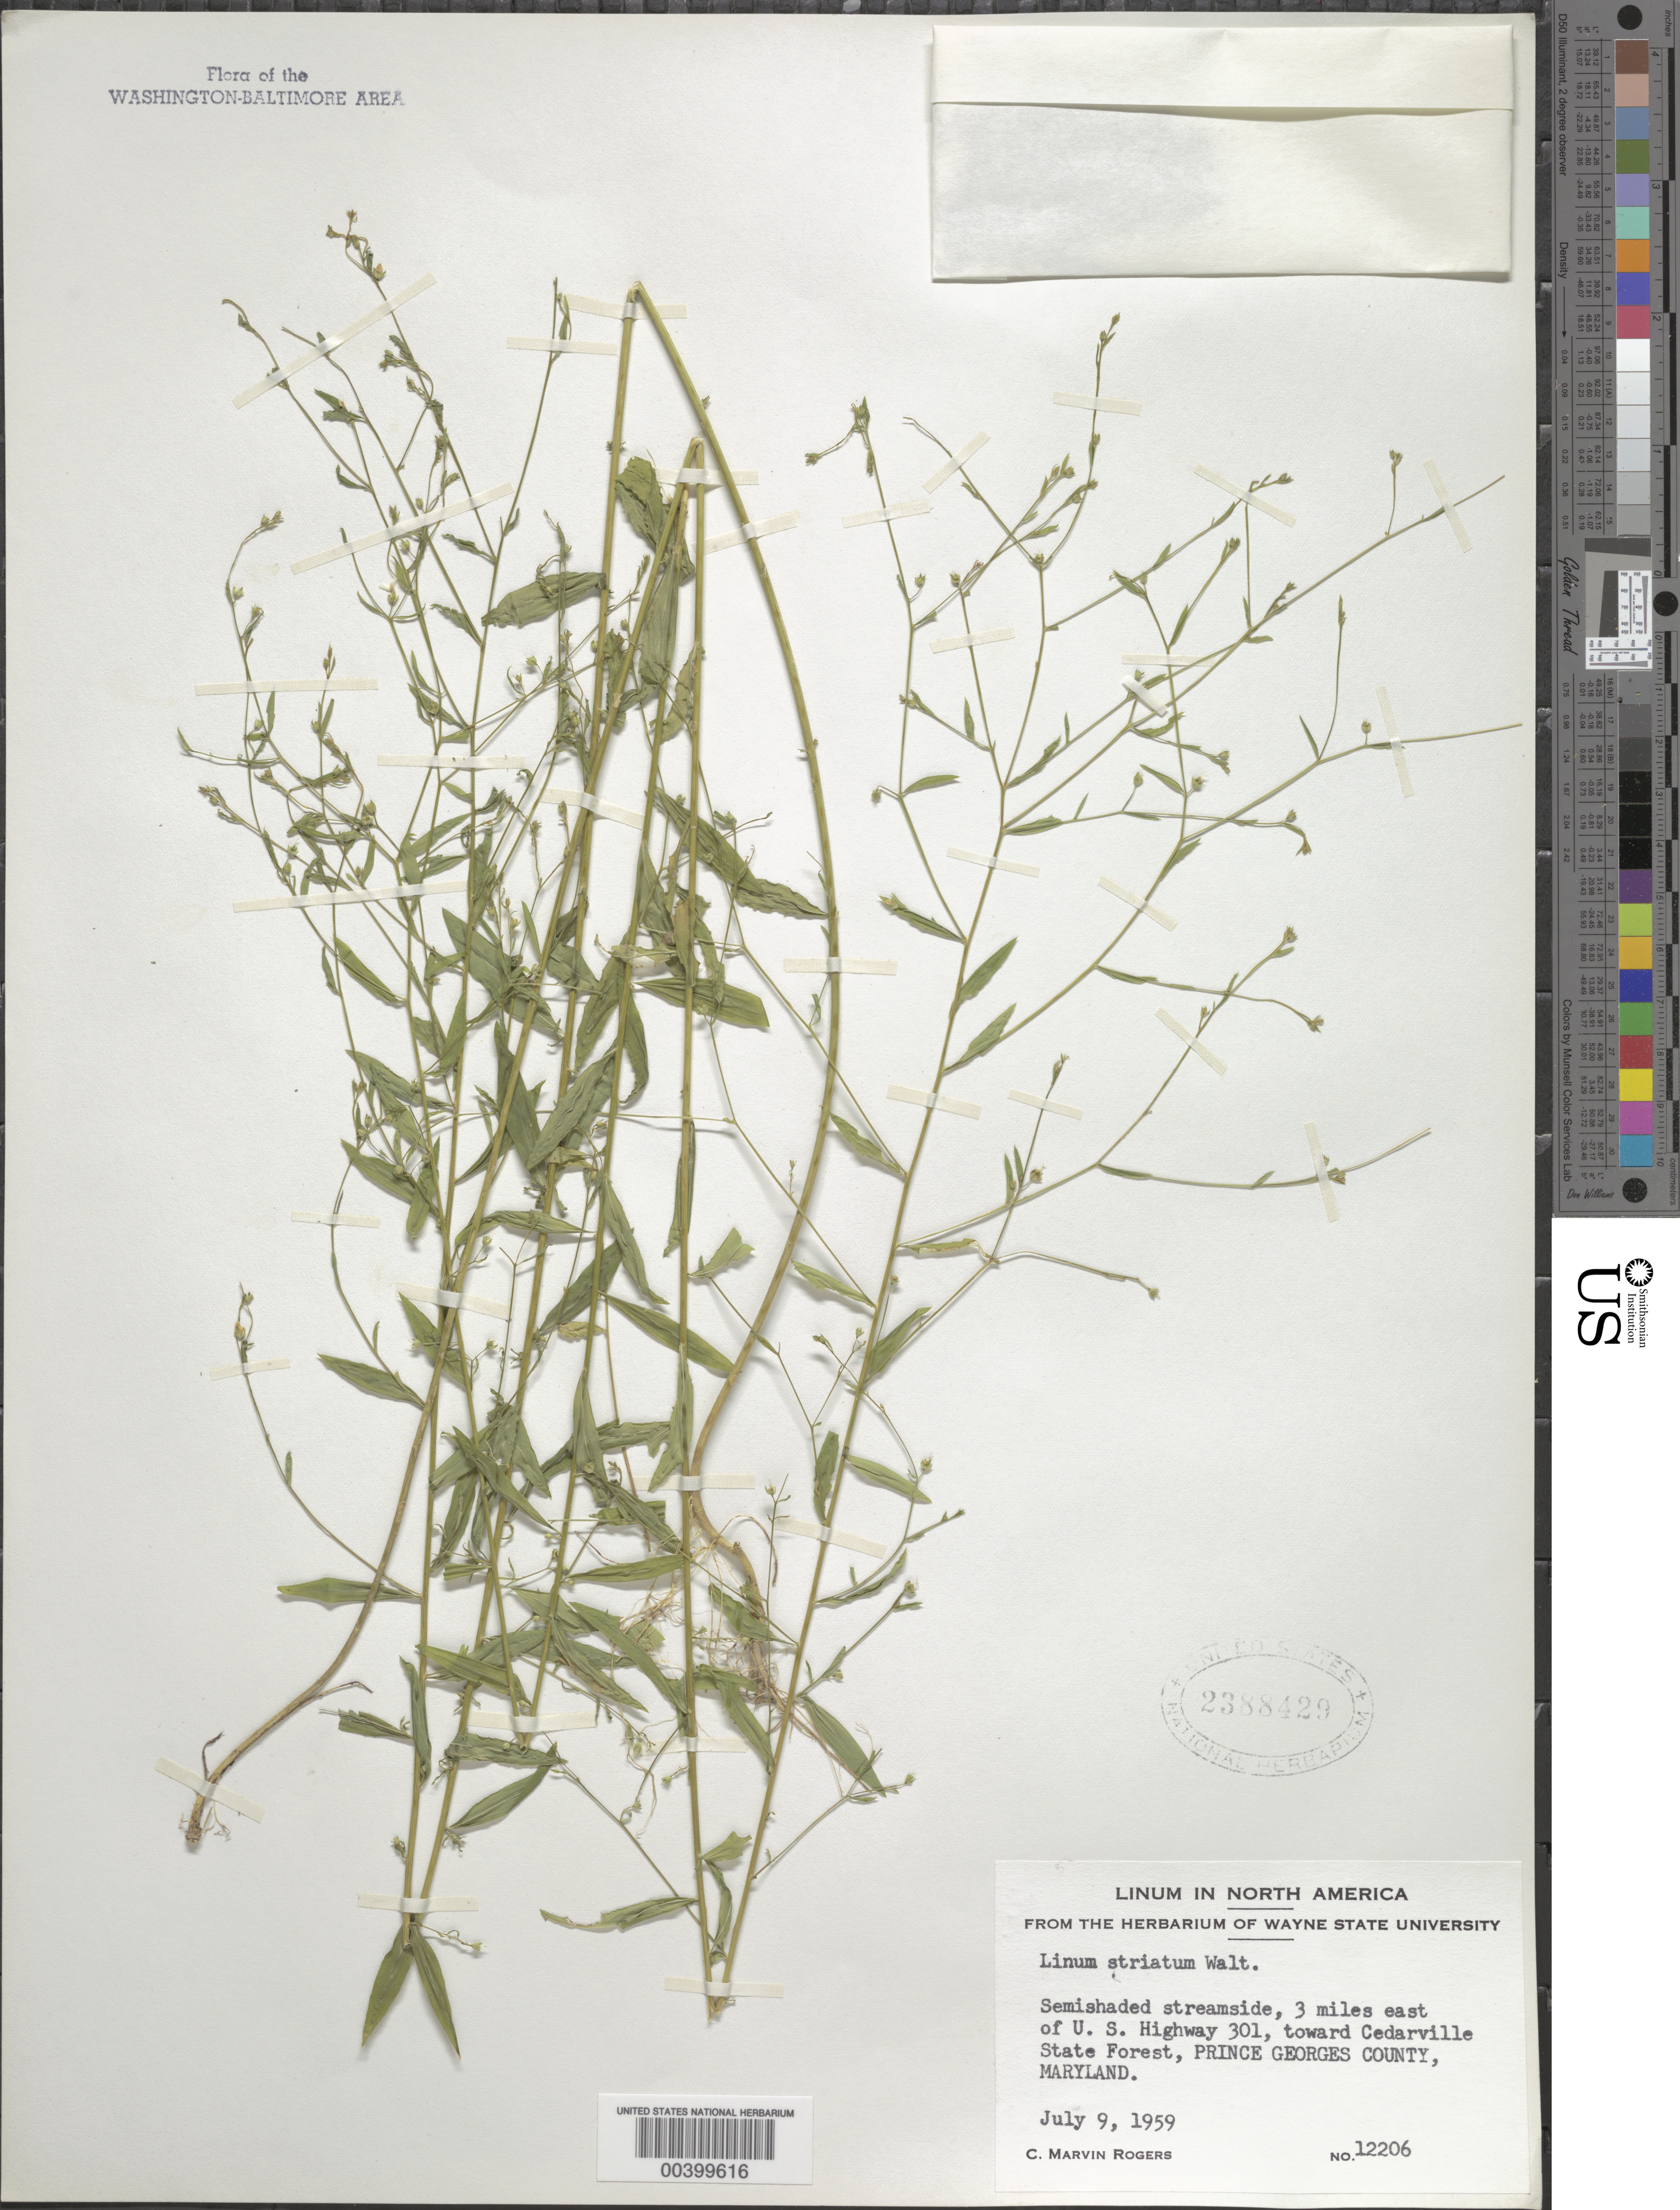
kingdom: Plantae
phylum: Tracheophyta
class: Magnoliopsida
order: Malpighiales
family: Linaceae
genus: Linum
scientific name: Linum striatum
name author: Walter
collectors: C. M. Rogers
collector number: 12206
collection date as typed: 09 Jul 1959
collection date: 1959-07-09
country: United States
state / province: Maryland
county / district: Prince George's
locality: East of Hwy. 301 Toward Cedarville State Forest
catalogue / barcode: US 2388429